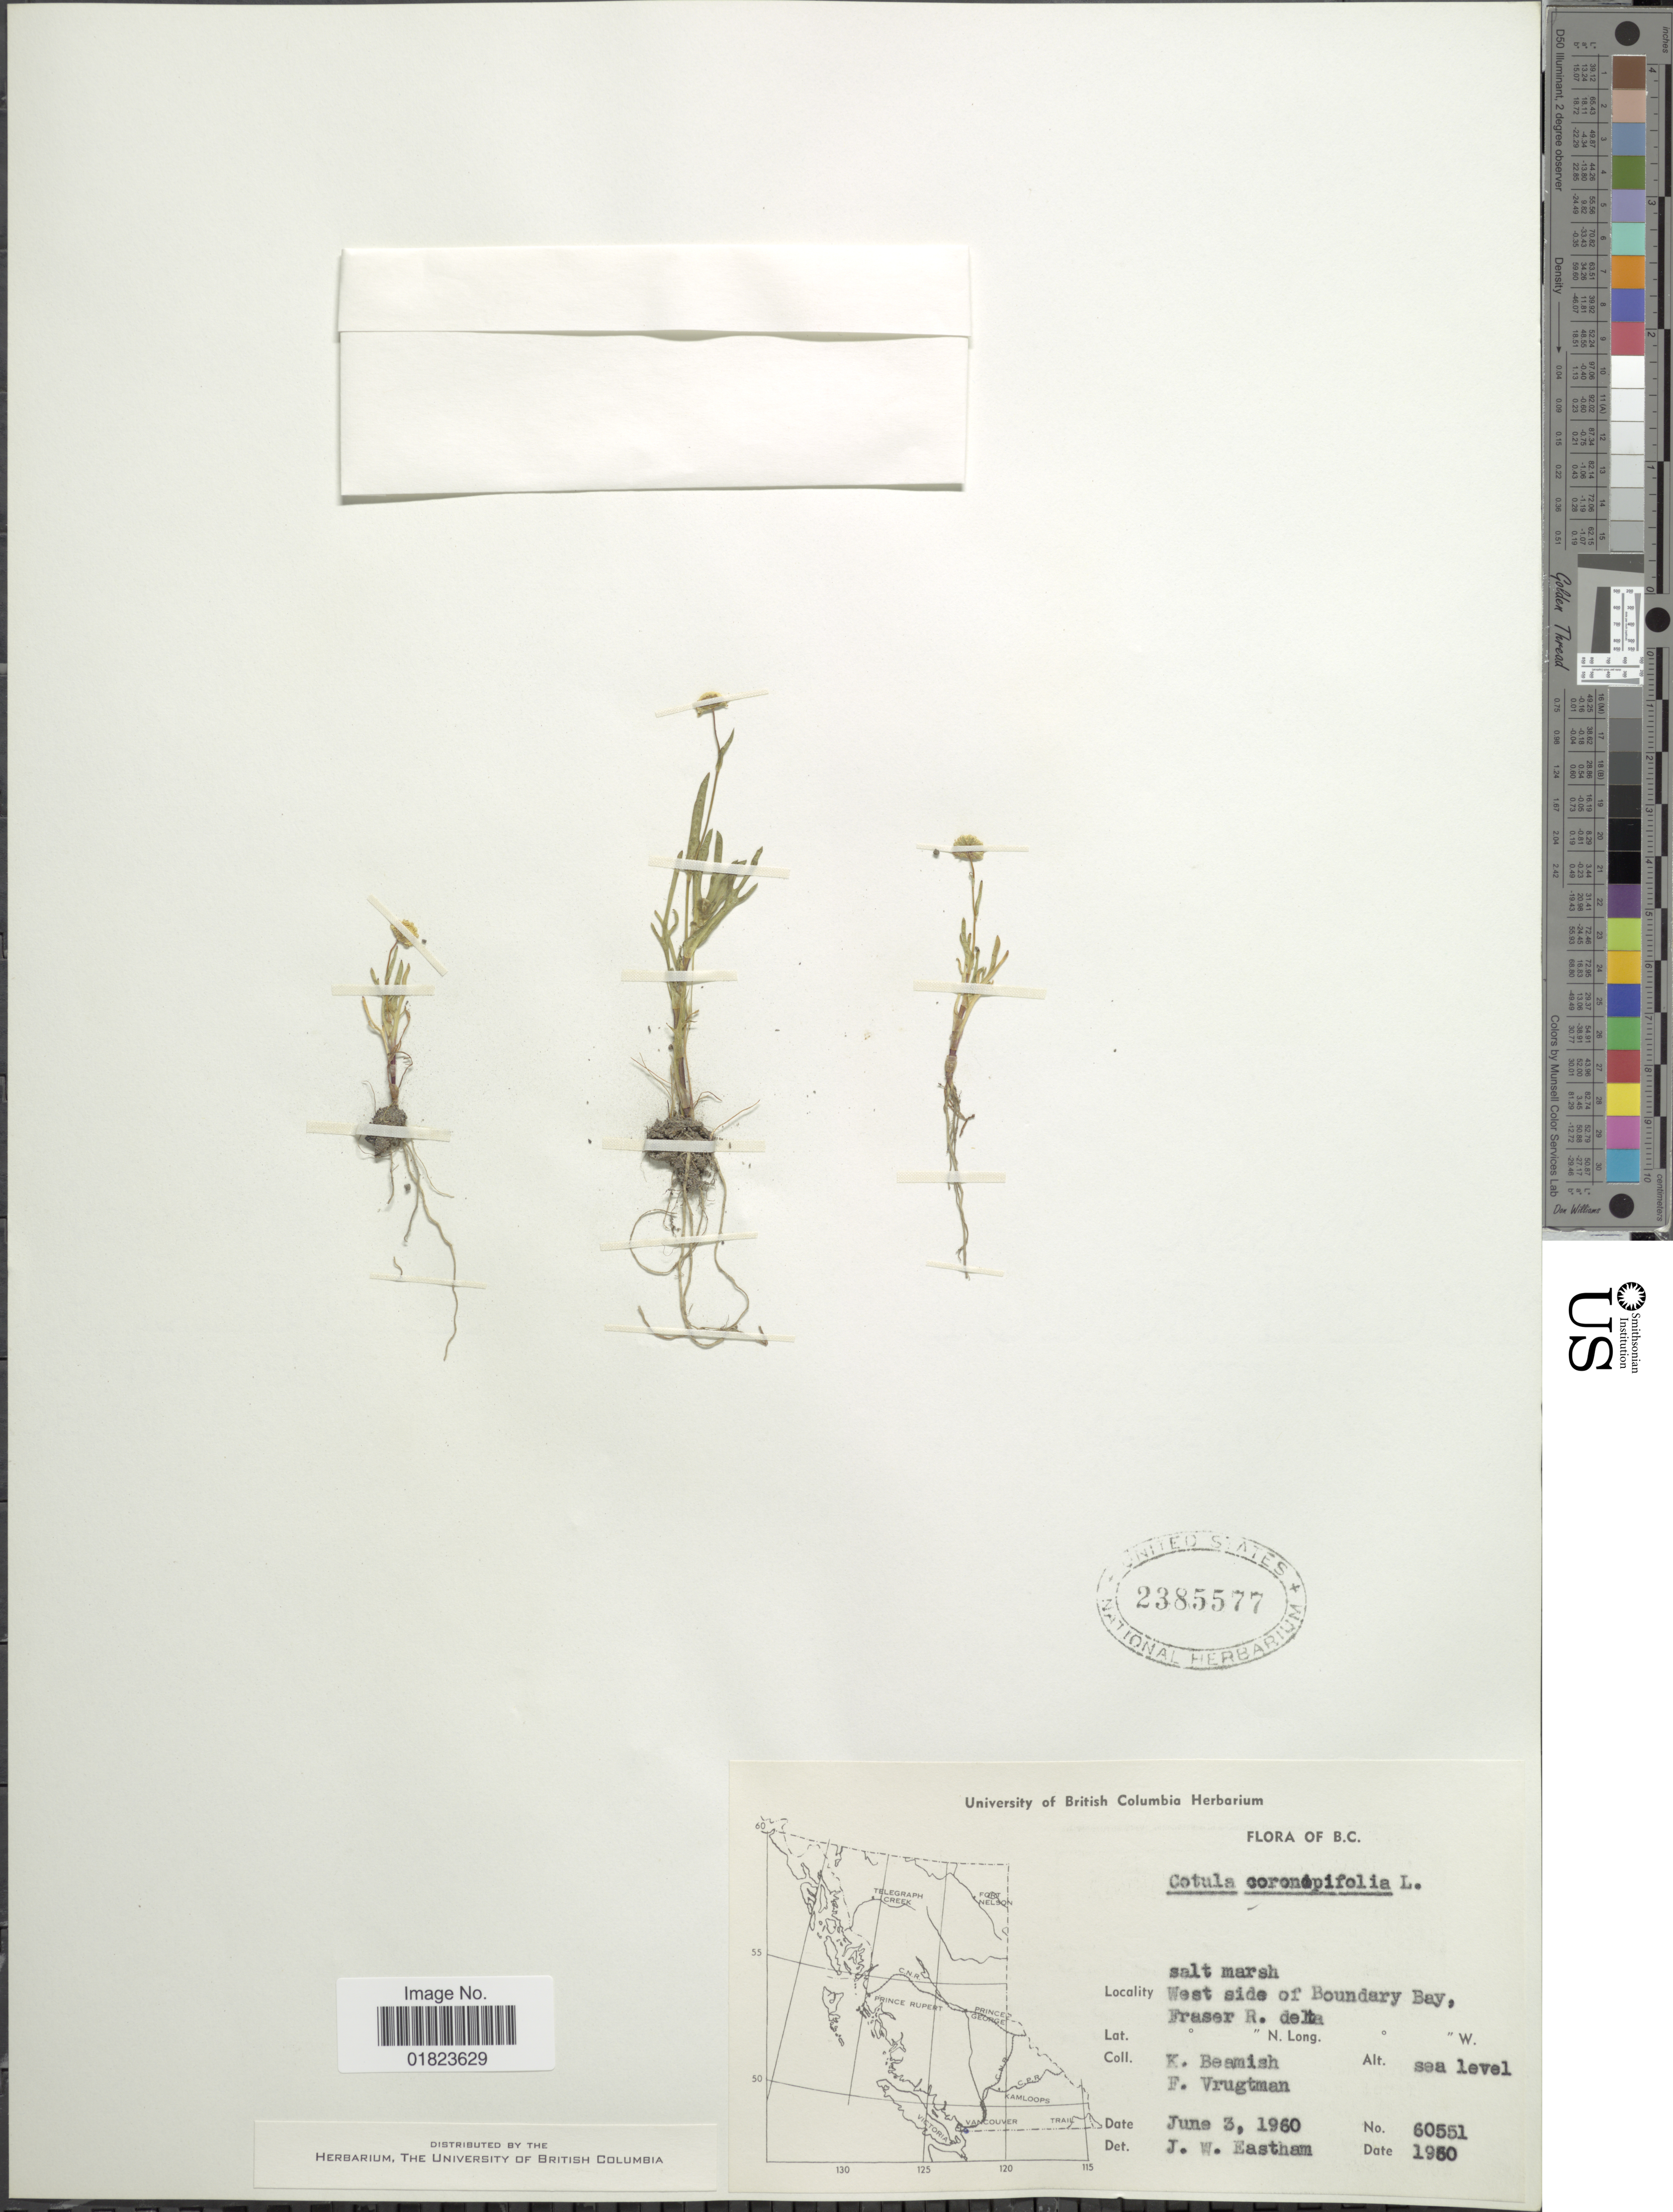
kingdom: Plantae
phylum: Tracheophyta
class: Magnoliopsida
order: Asterales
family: Asteraceae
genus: Cotula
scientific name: Cotula coronopifolia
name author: L.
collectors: K. Beamish & F. Vrugtman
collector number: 60551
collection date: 1960-06-03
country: Canada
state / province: British Columbia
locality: West side of Boundary Bay, Fraser R. delta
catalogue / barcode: US 2385577